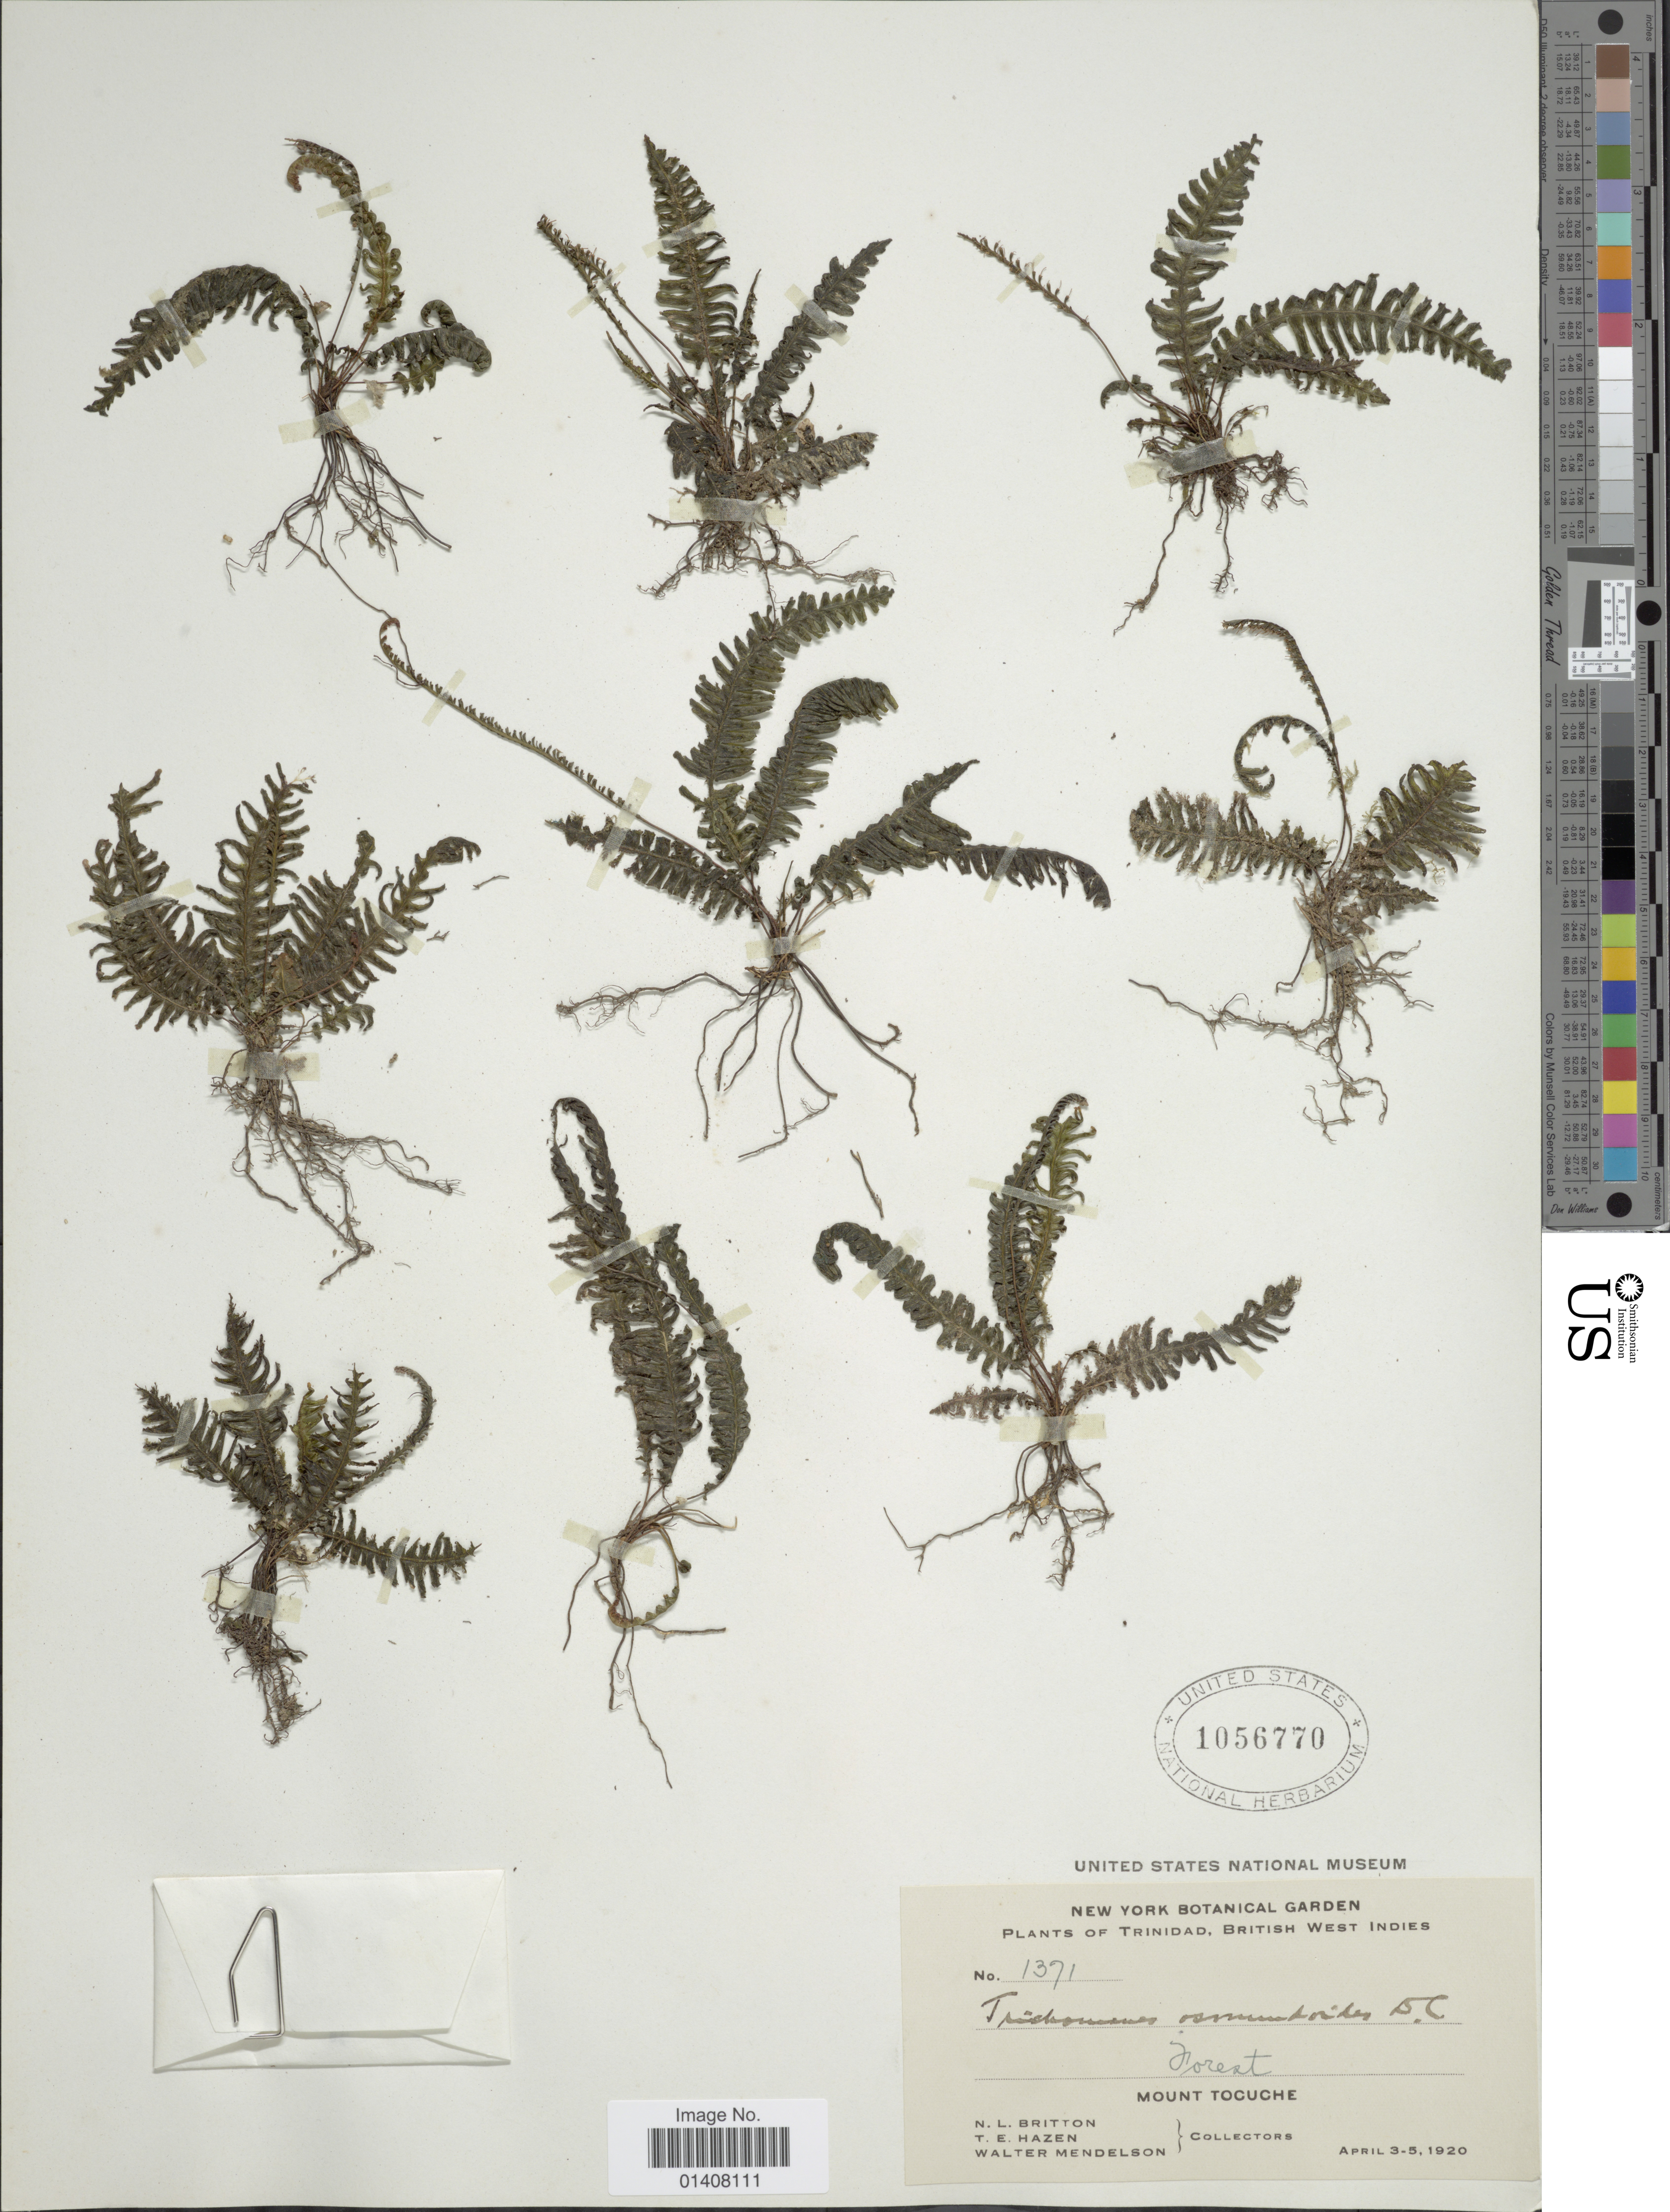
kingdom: Plantae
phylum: Tracheophyta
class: Polypodiopsida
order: Hymenophyllales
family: Hymenophyllaceae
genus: Trichomanes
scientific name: Trichomanes osmundoides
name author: DC. ex Poir.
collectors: N. Britton, E. G. Britton & W. Mendelson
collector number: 1371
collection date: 1920-04-03/1920-04-05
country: Trinidad and Tobago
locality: Trinidad, British West Indies, forest Mount Tocuche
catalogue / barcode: US 1056770